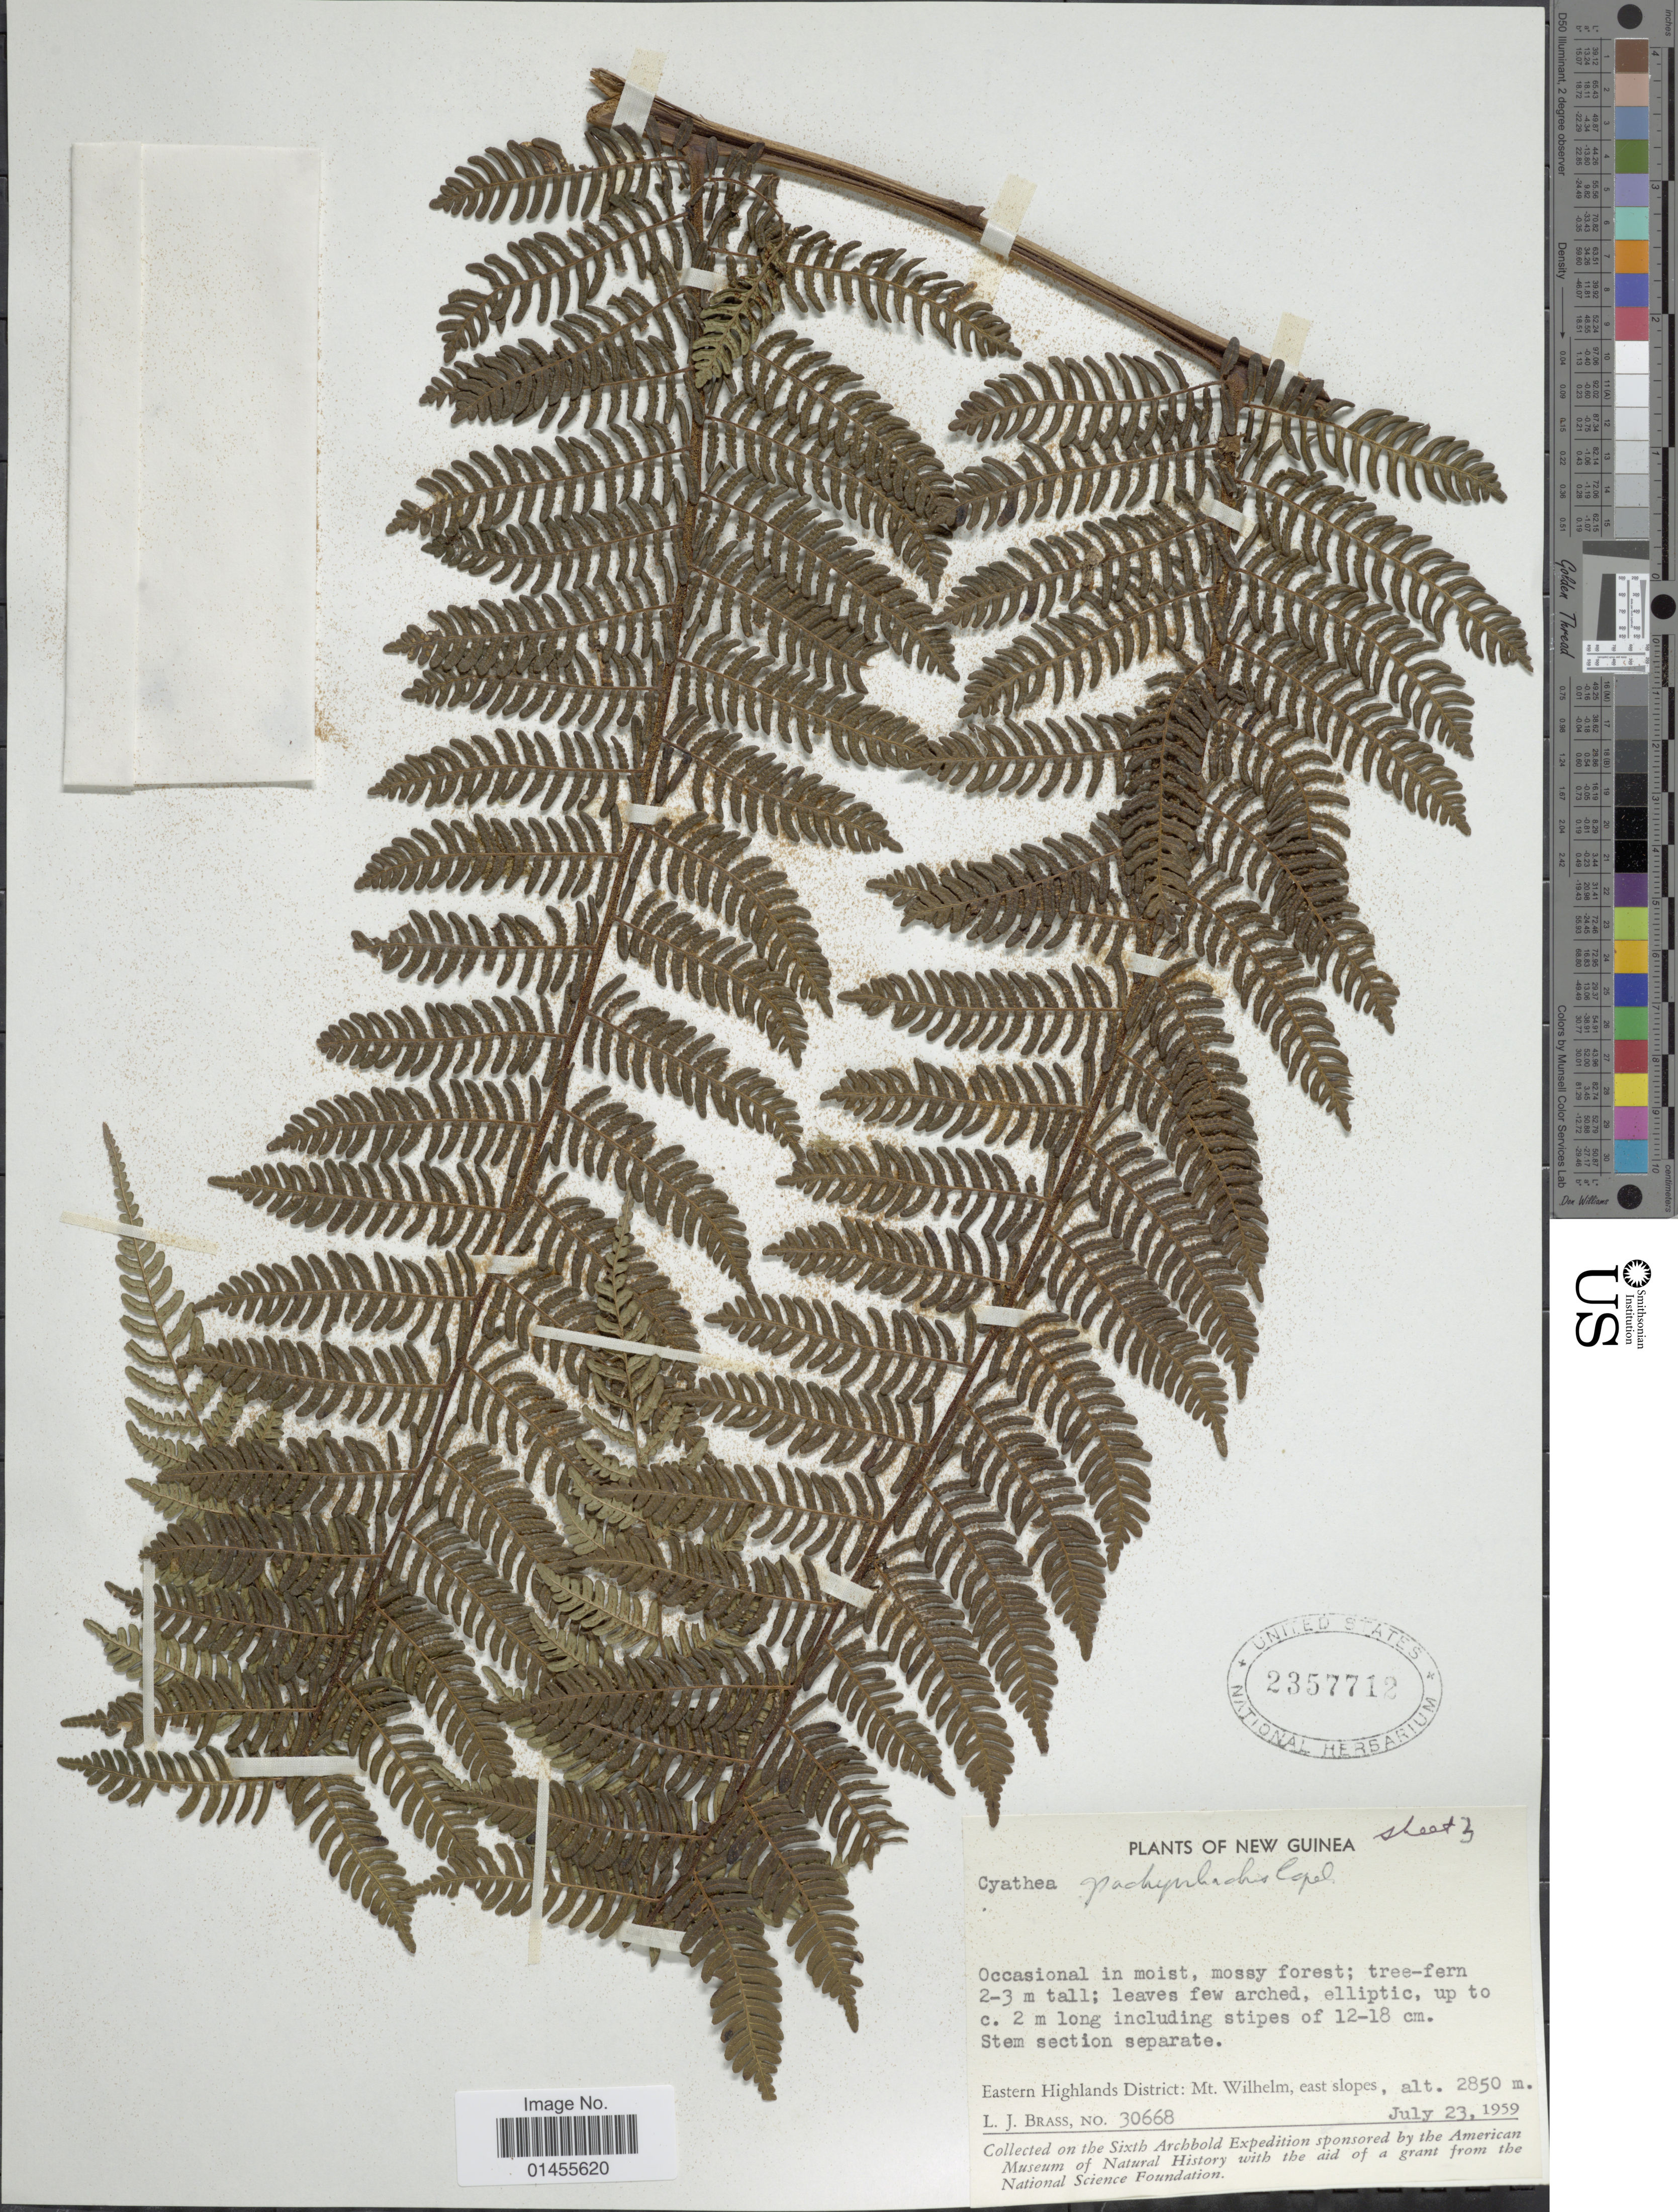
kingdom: Plantae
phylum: Tracheophyta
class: Polypodiopsida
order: Cyatheales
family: Cyatheaceae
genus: Alsophila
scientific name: Alsophila pachyrrhachis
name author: (Copel.) R.M. Tryon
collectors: L. J. Brass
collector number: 30668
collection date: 1959-07-23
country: Papua New Guinea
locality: New Guinea. Eastern Highlands District: Mt. Wilhelm, east slopes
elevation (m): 2850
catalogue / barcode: US 2357712